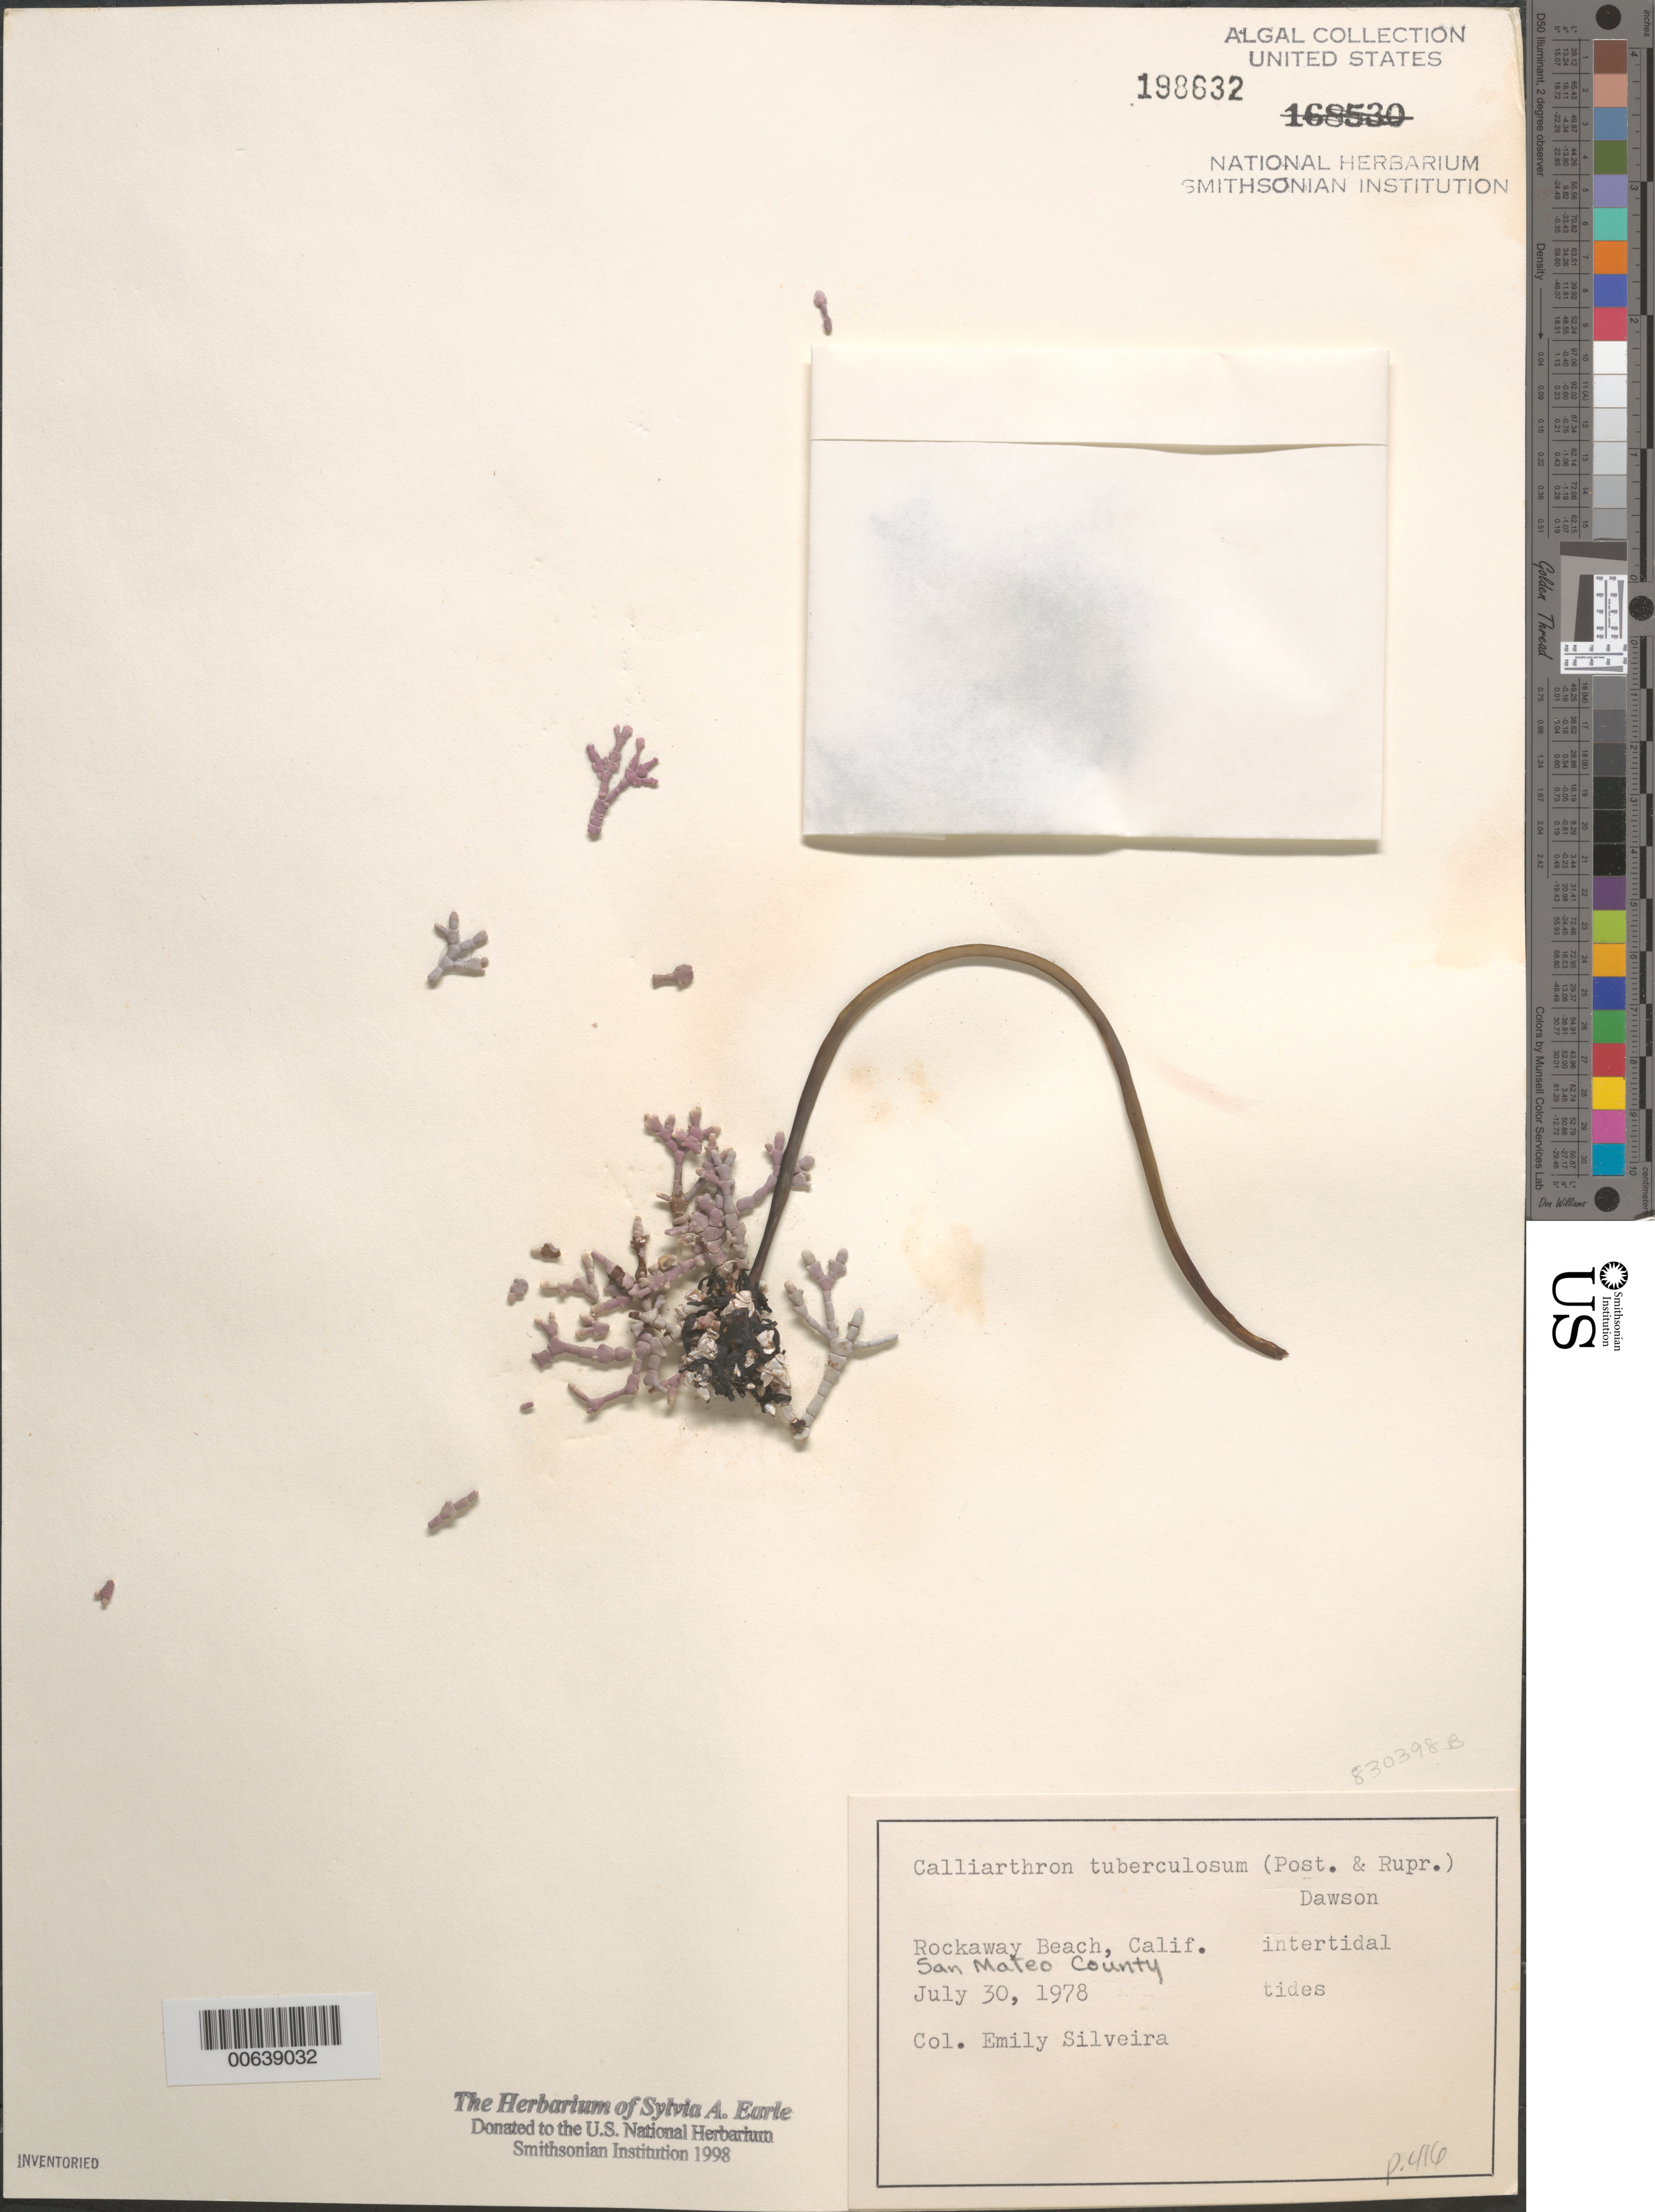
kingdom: Plantae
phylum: Rhodophyta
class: Florideophyceae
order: Corallinales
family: Corallinaceae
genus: Calliarthron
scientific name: Calliarthron tuberculosum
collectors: E. A. Silveira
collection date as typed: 30 Jul 1978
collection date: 1978-07-30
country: United States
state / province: California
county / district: San Mateo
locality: Rockaway Beach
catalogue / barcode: US 198632